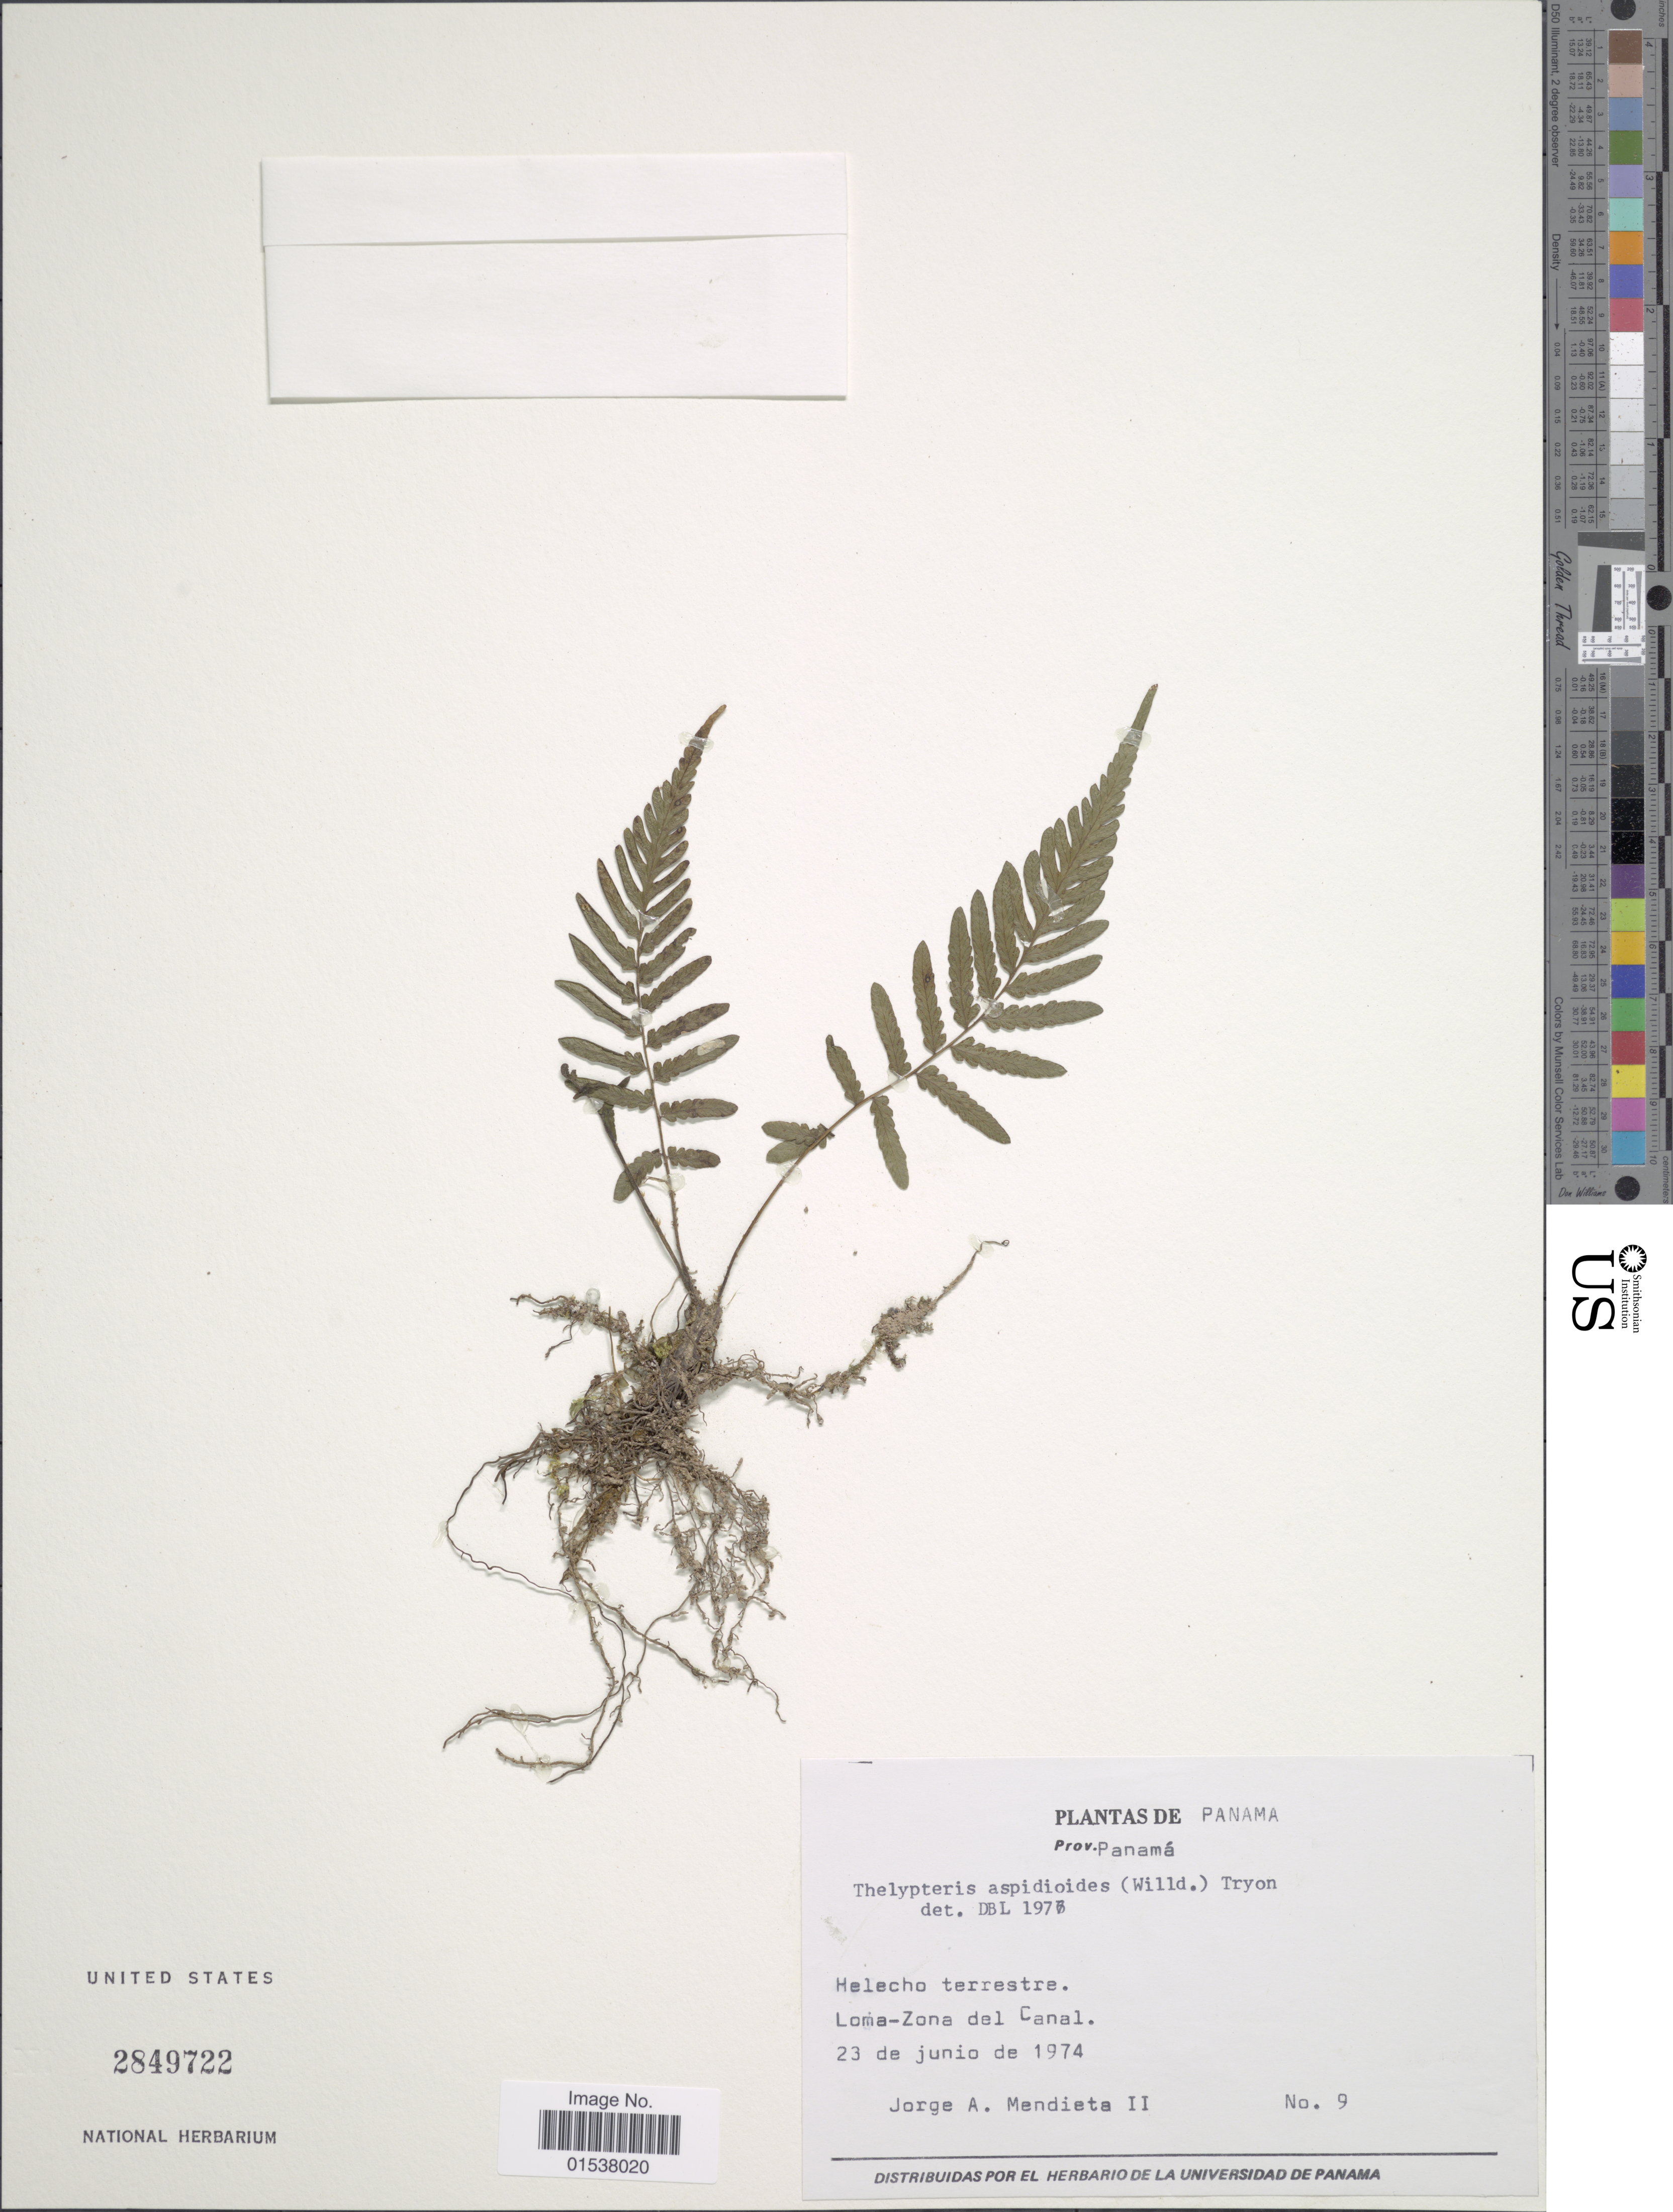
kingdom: Plantae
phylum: Tracheophyta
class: Polypodiopsida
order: Polypodiales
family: Thelypteridaceae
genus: Amauropelta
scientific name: Amauropelta aspidioides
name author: (Willd.) Pic. Serm.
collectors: J. Mendieta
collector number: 9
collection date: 1974-06-23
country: Panama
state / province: Panamá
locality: Prov. Panama, Loma-Zona del Canal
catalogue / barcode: US 2849722